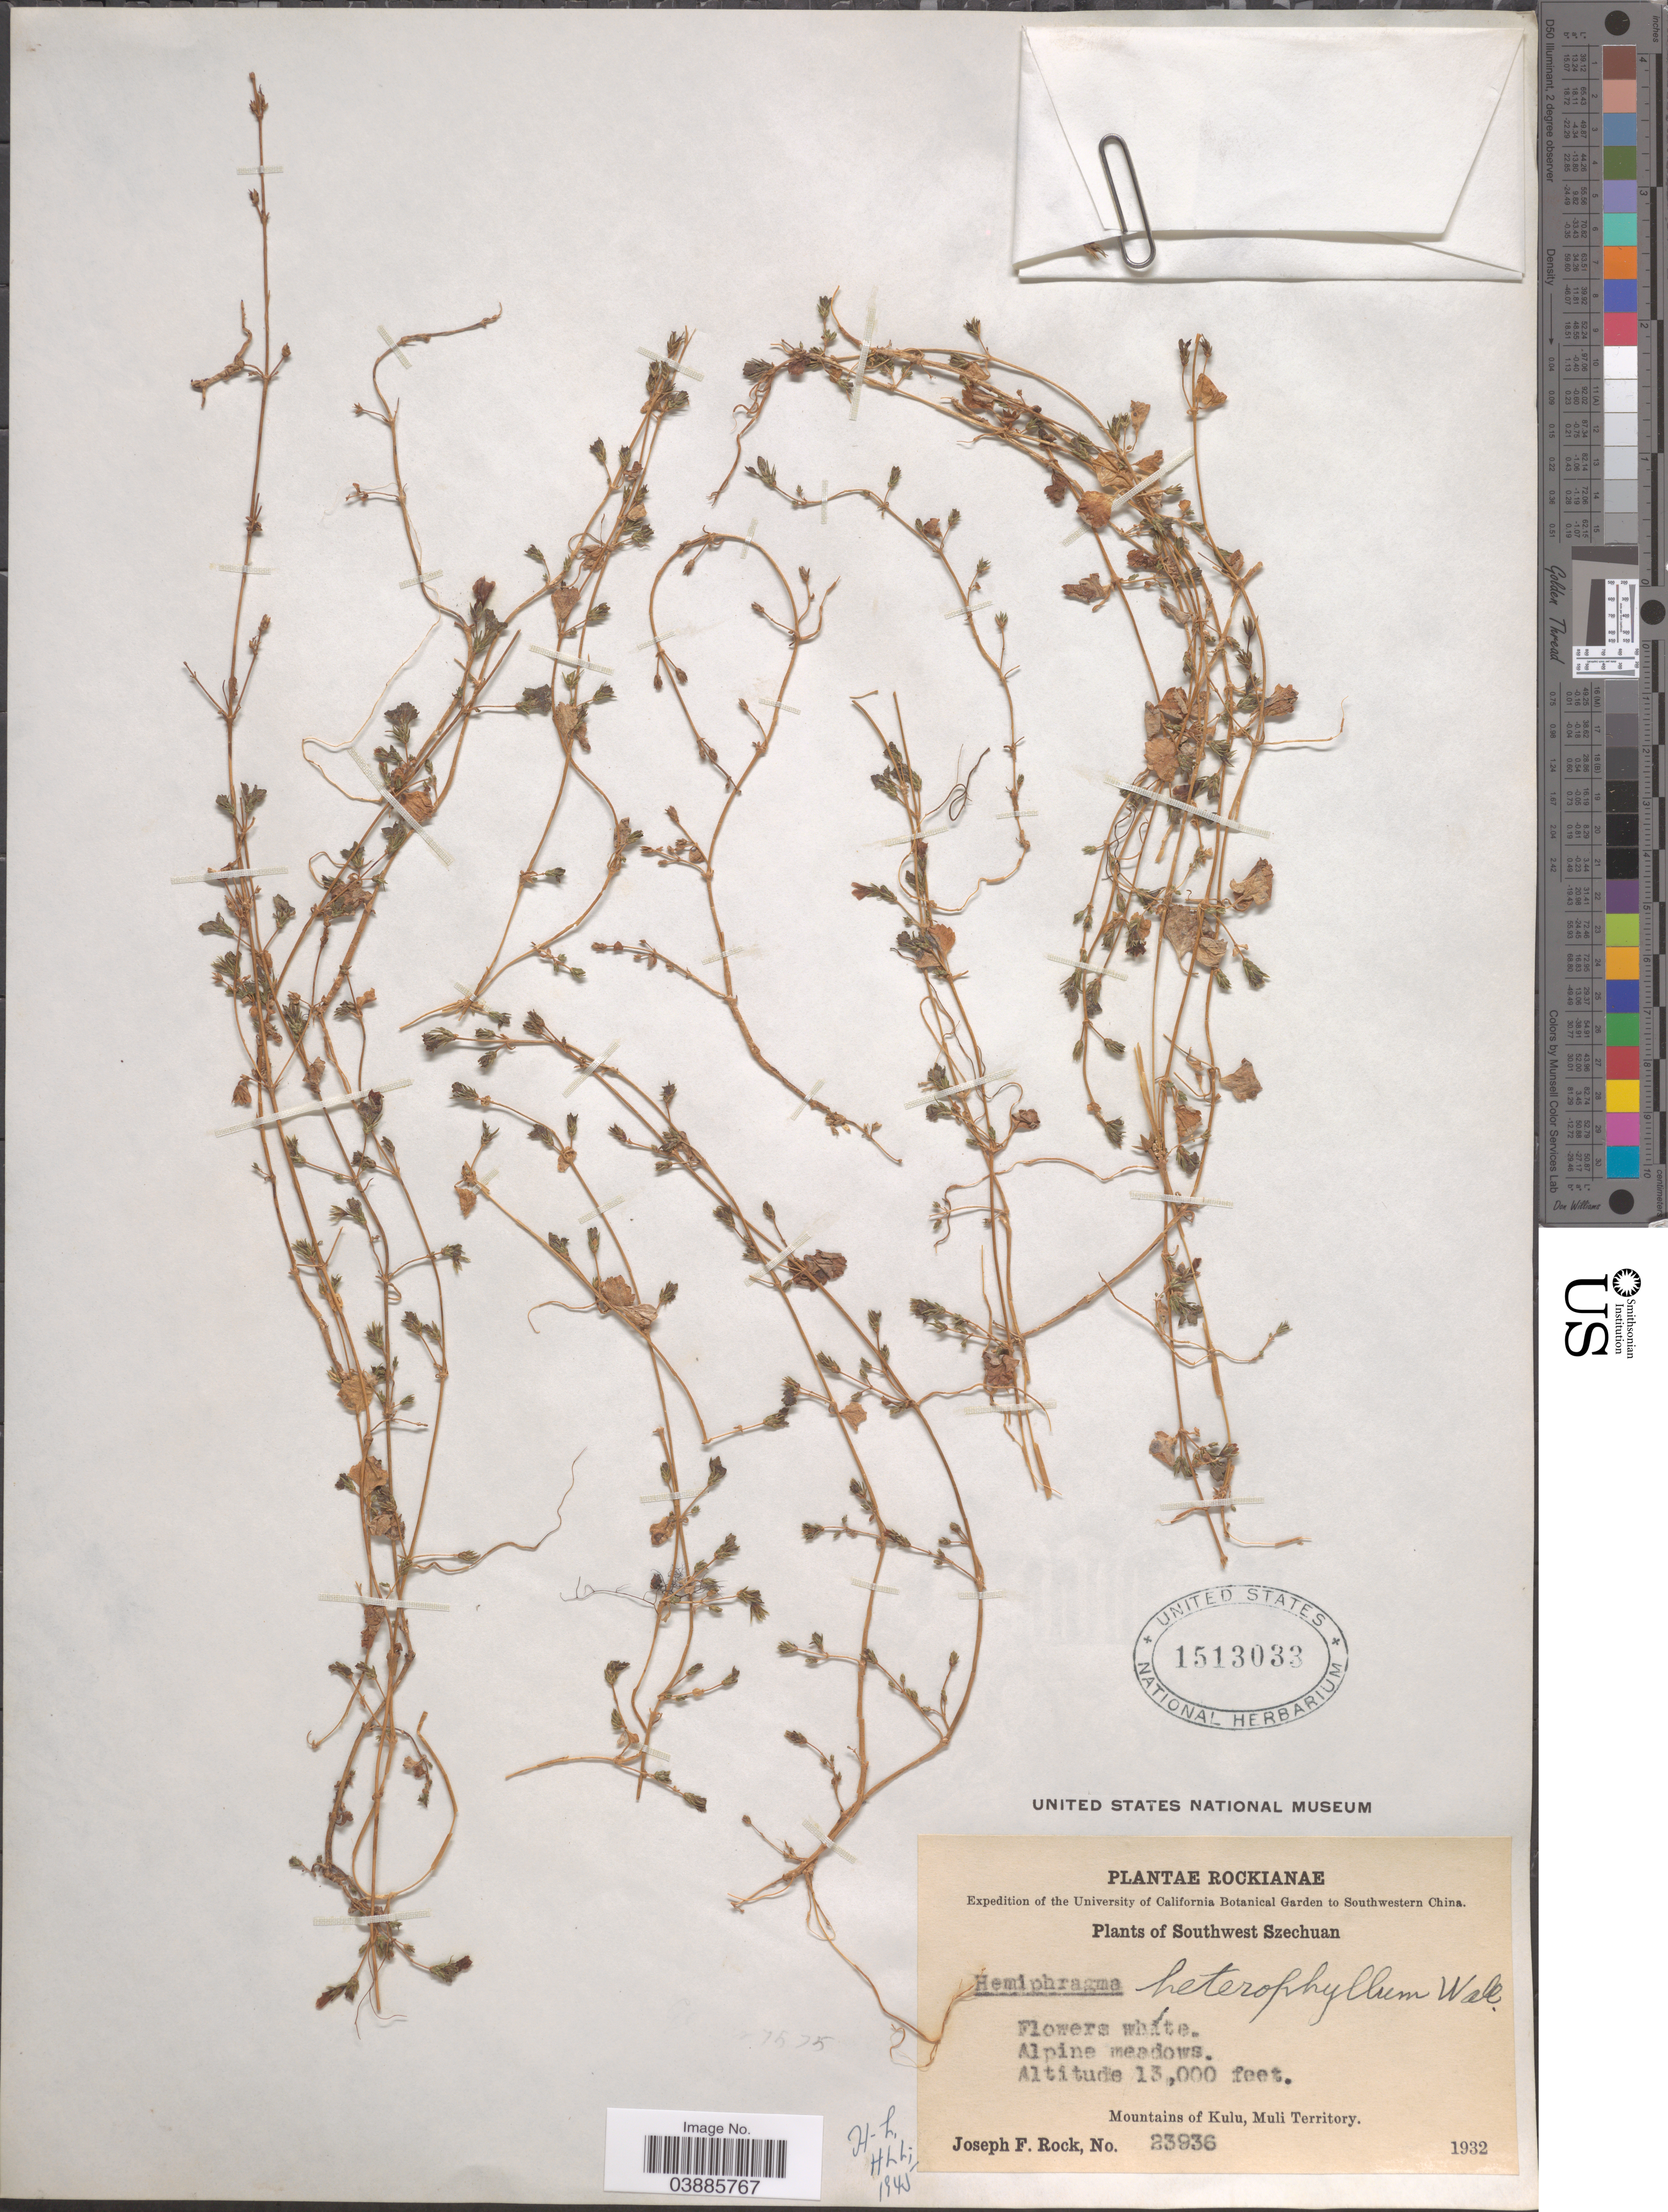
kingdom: Plantae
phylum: Tracheophyta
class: Magnoliopsida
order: Lamiales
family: Plantaginaceae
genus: Hemiphragma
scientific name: Hemiphragma heterophyllum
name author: Wall.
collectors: J. F. Rock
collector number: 23936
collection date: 1932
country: China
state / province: Sichuan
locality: Southwestern China. Southwest Szechuan. Mountains of Kulu, Muli Territory.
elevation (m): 3962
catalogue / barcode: US 1513033